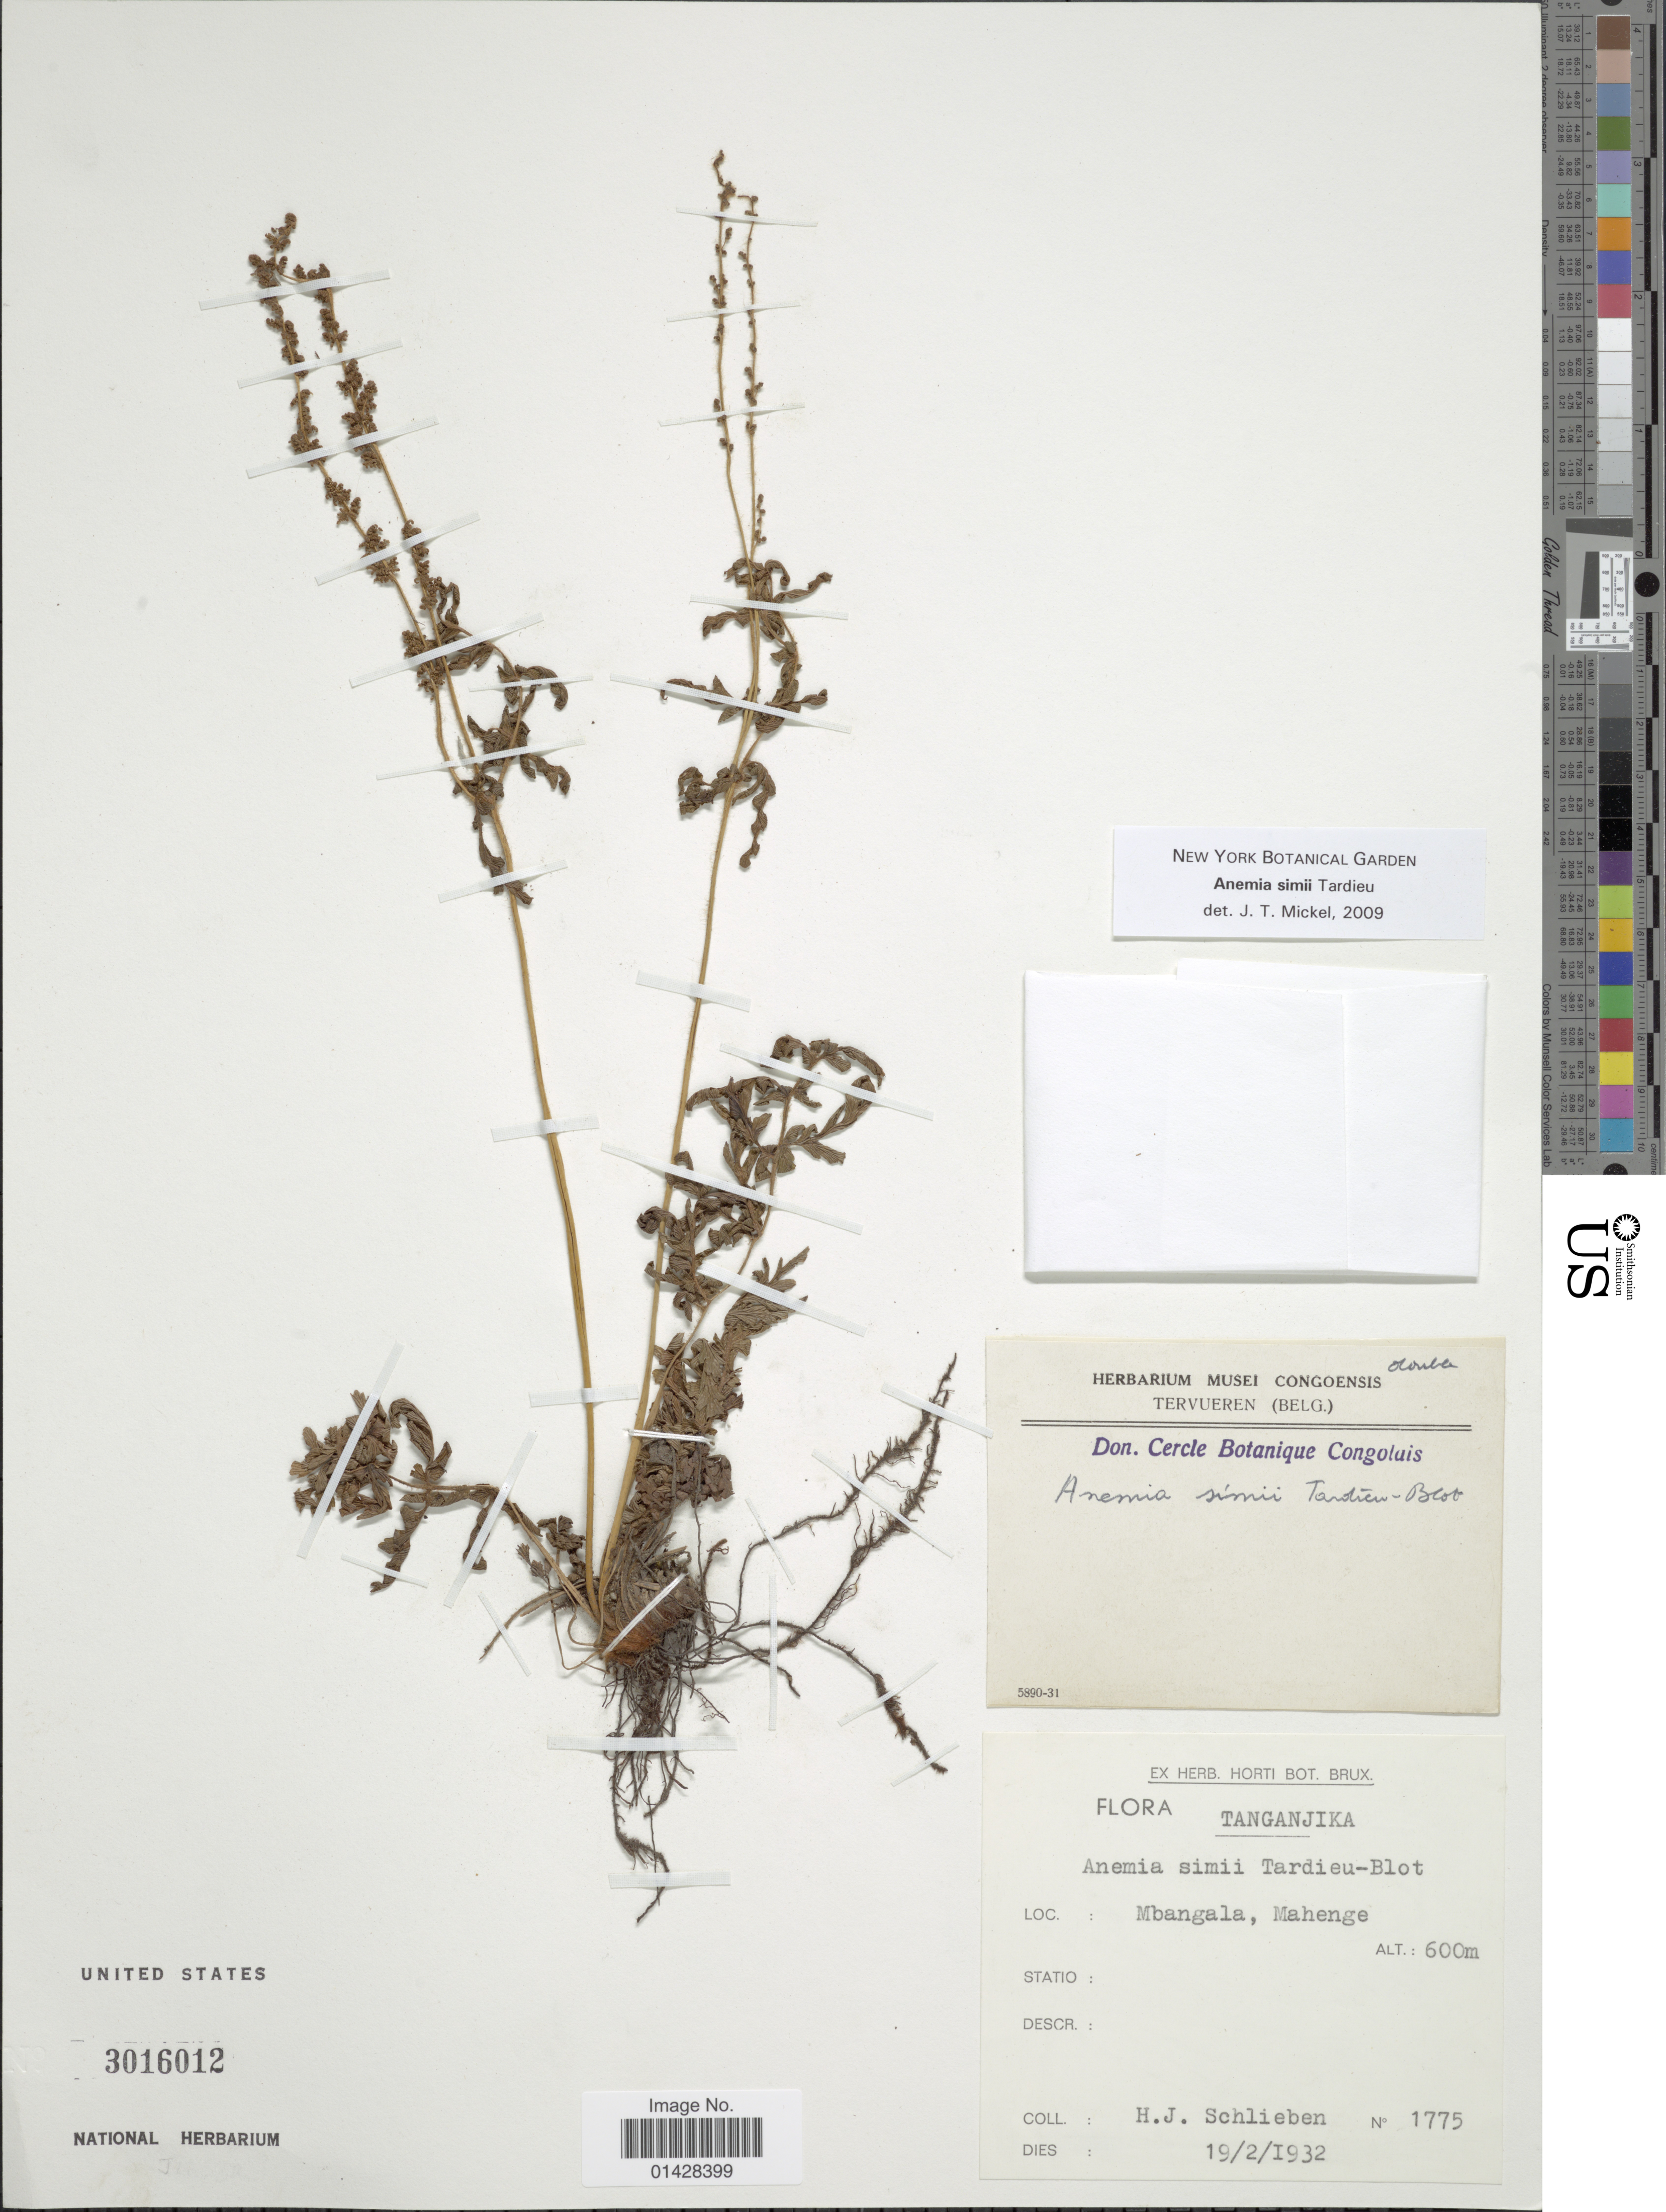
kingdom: Plantae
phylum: Tracheophyta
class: Polypodiopsida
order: Schizaeales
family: Anemiaceae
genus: Anemia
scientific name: Anemia simii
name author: Tardieu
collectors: H. J. Schlieben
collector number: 1775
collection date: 1932-02-19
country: Tanzania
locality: Tanganyika, Mbagala, Mahenge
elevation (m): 600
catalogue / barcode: US 3016012